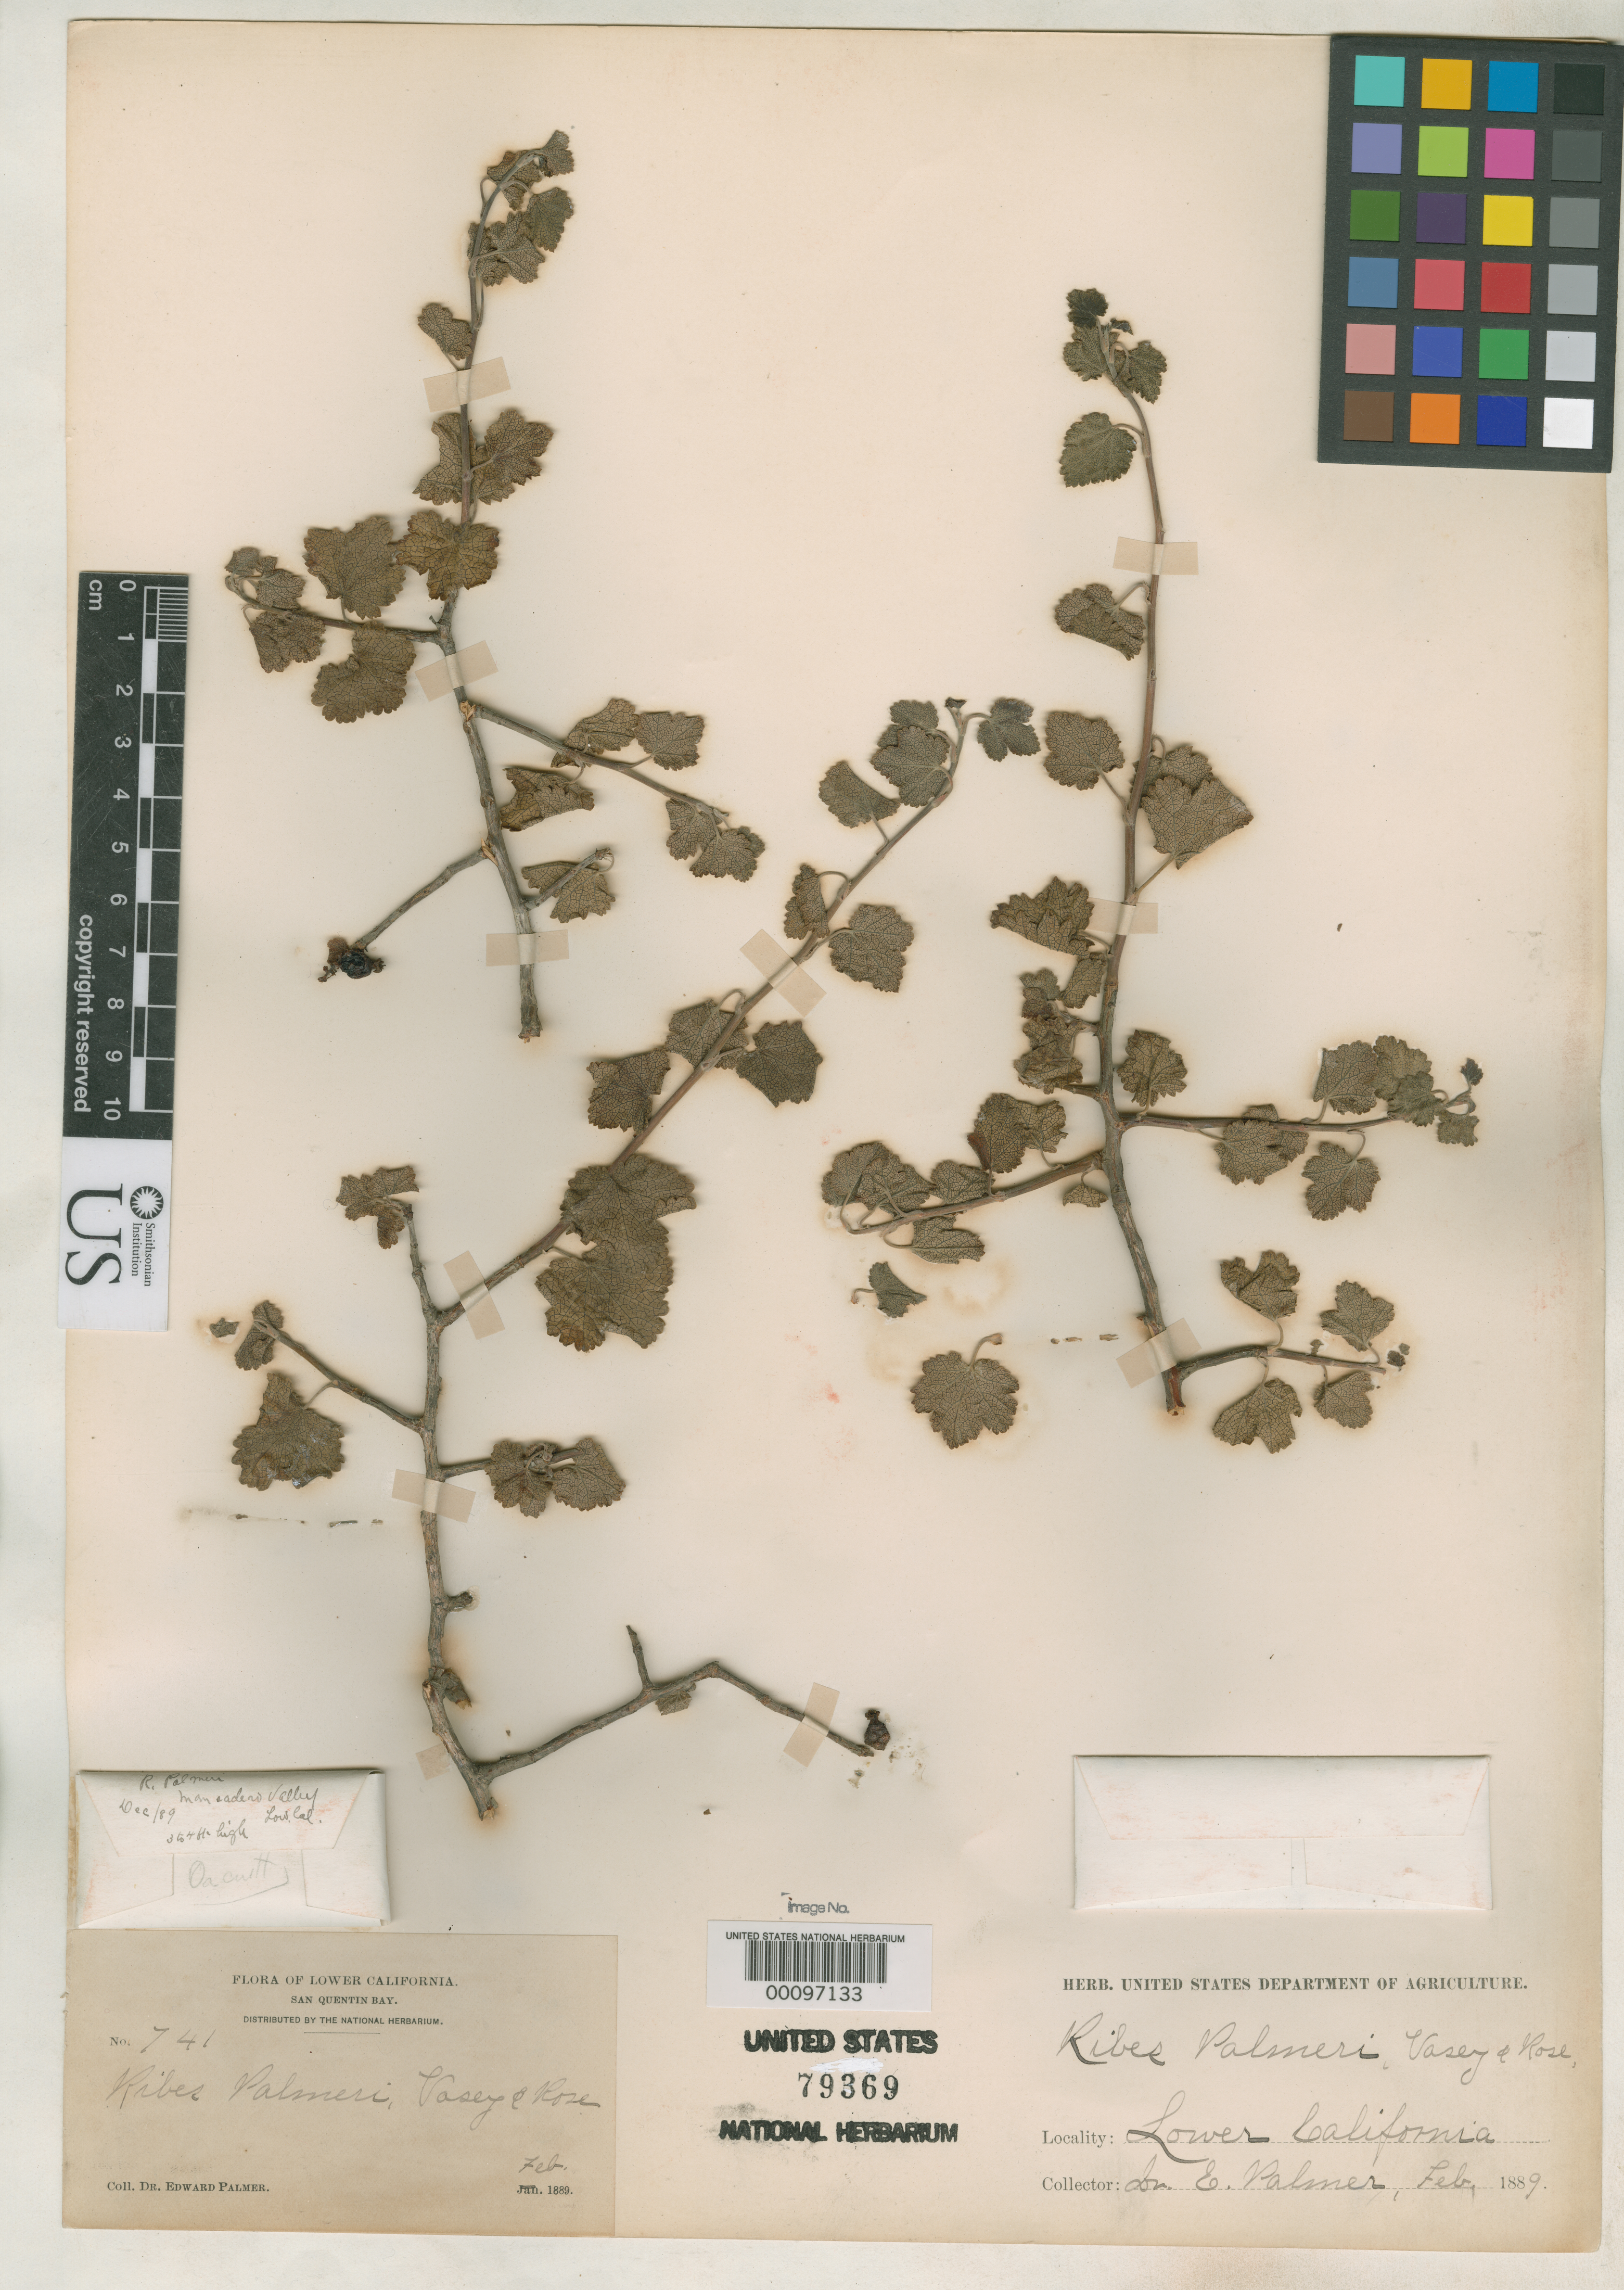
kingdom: Plantae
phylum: Tracheophyta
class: Magnoliopsida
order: Saxifragales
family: Grossulariaceae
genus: Ribes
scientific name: Ribes palmeri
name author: Vasey & Rose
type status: Type Collection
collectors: E. Palmer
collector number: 741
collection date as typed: Feb 1889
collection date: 1889-02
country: Mexico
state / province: Baja California Norte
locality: San Quentin Bay.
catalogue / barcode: US 79369